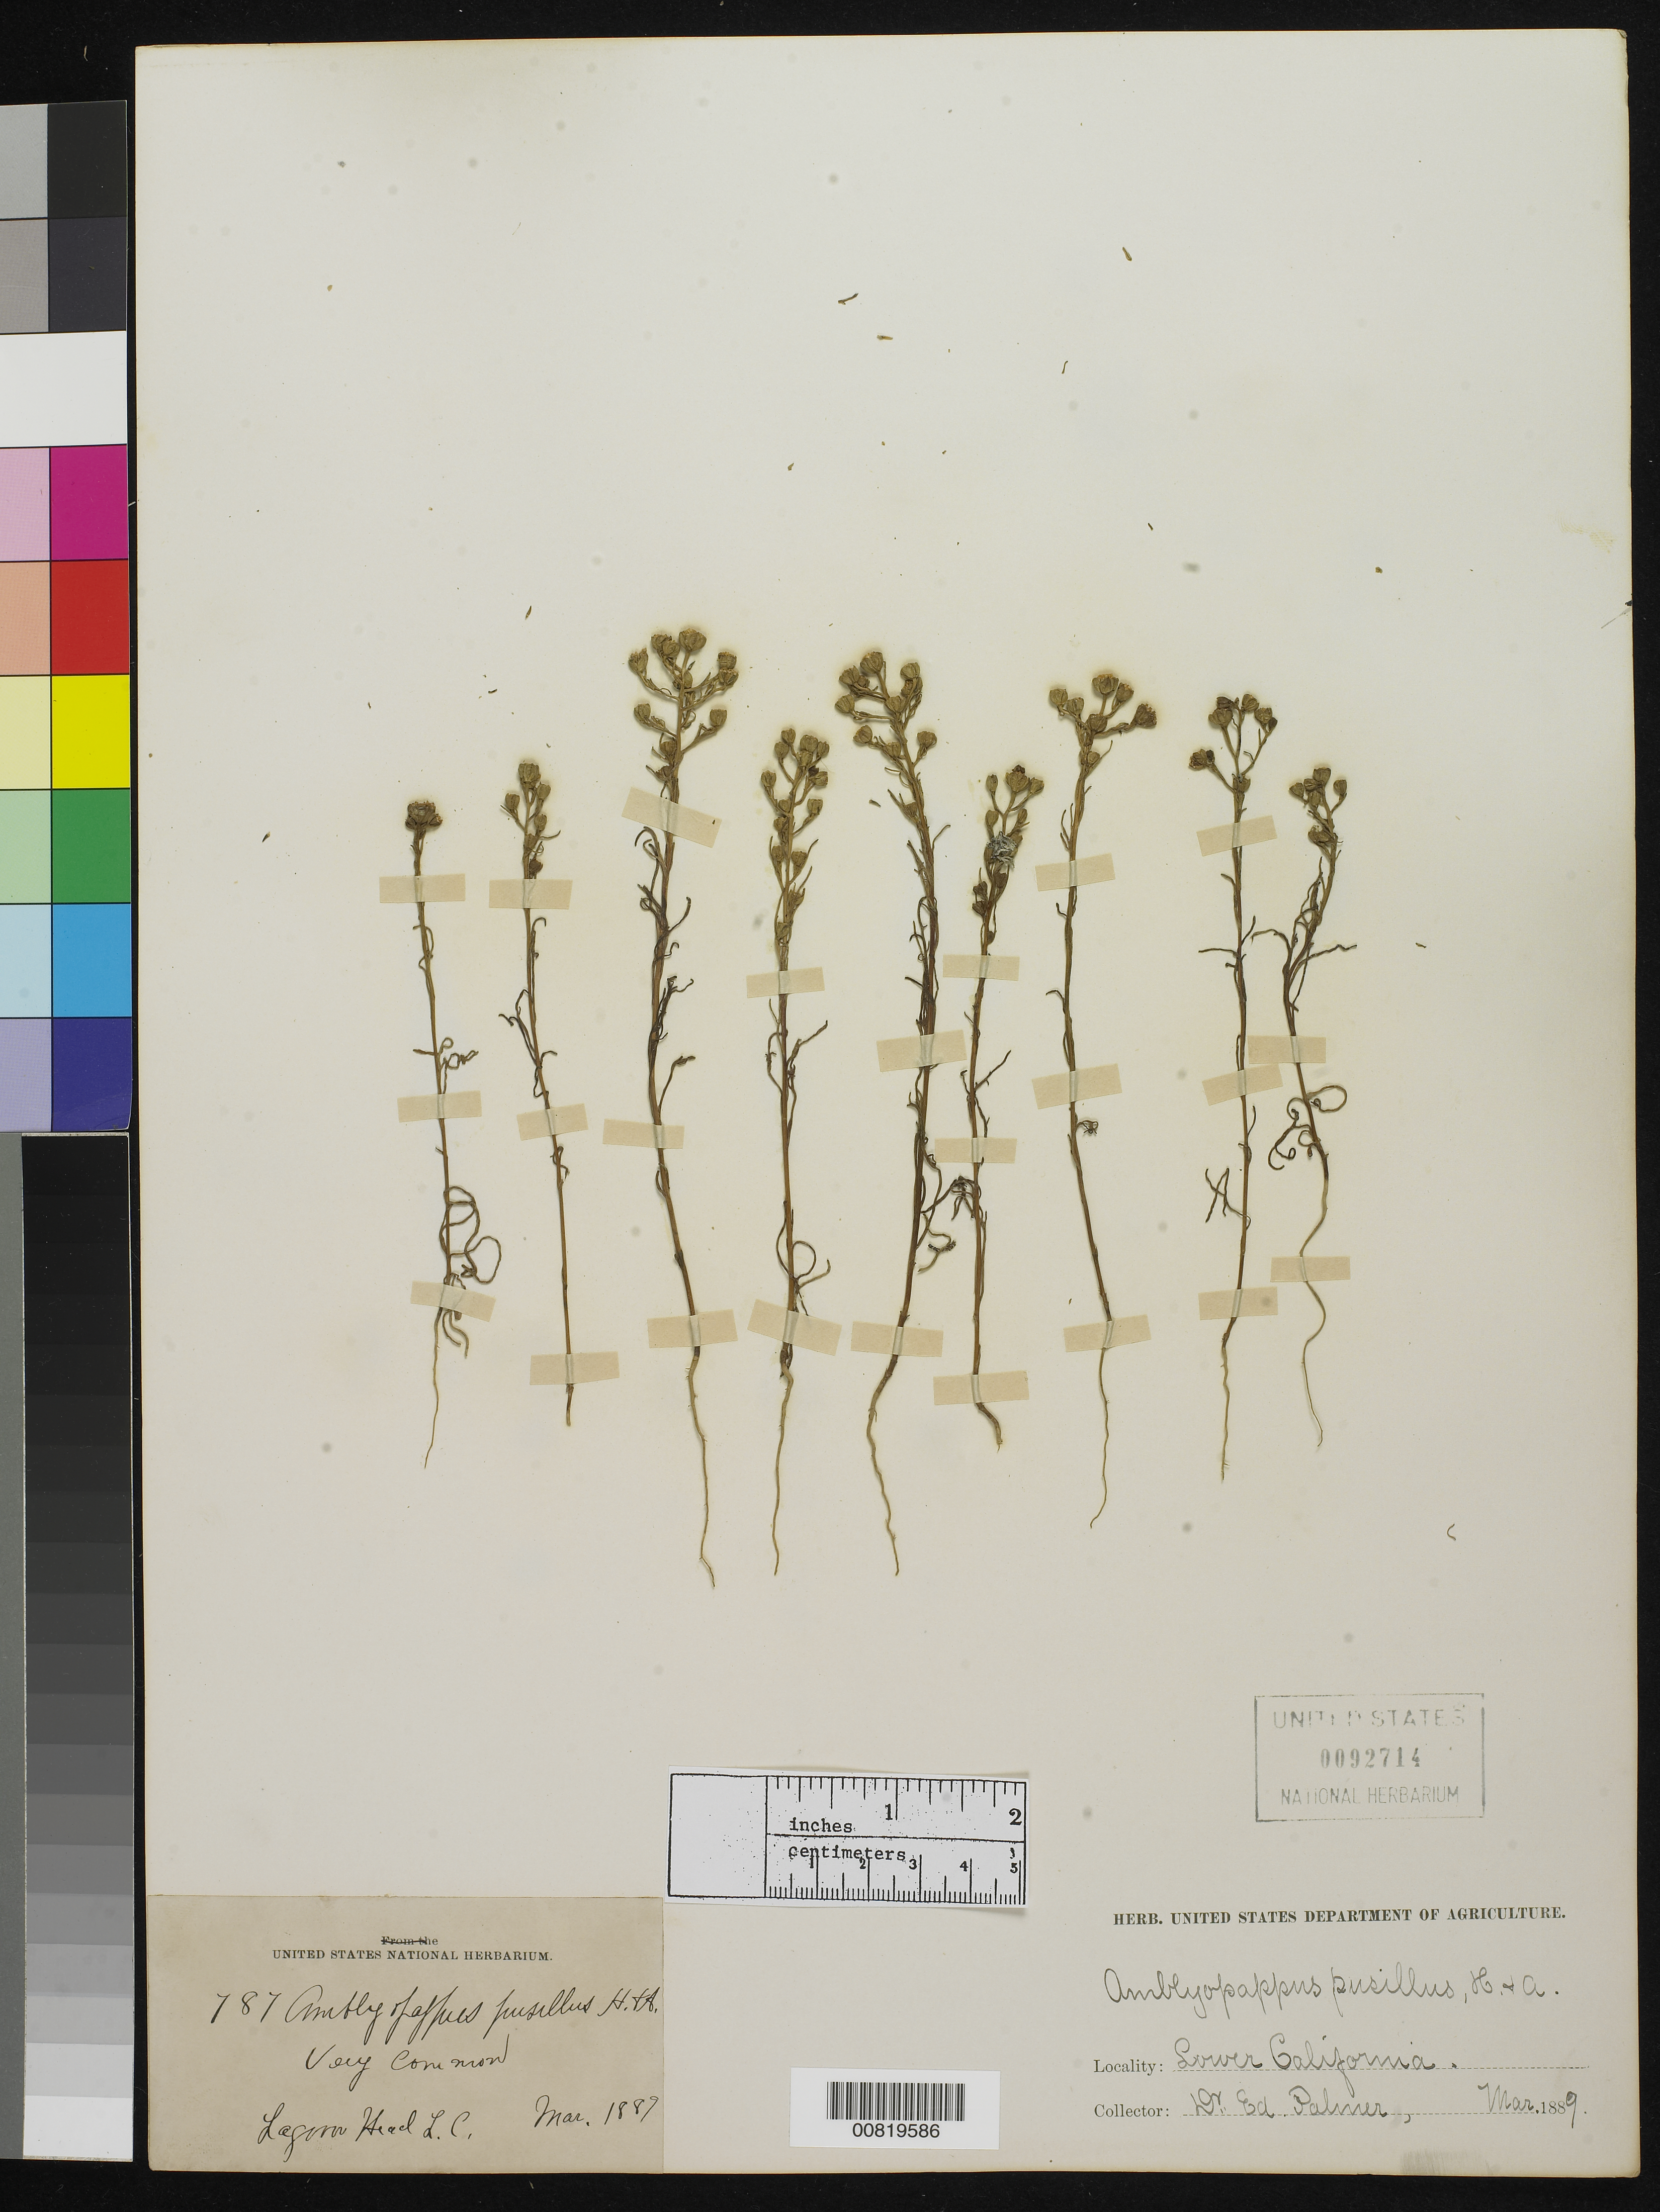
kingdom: Plantae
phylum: Tracheophyta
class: Magnoliopsida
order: Asterales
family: Asteraceae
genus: Amblyopappus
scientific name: Amblyopappus pusillus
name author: Hook. & Arn.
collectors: E. Palmer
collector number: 787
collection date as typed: Mar 1889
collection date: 1889-03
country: Mexico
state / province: Baja California Norte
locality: Lagoon Head, Baja California.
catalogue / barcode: US 92714